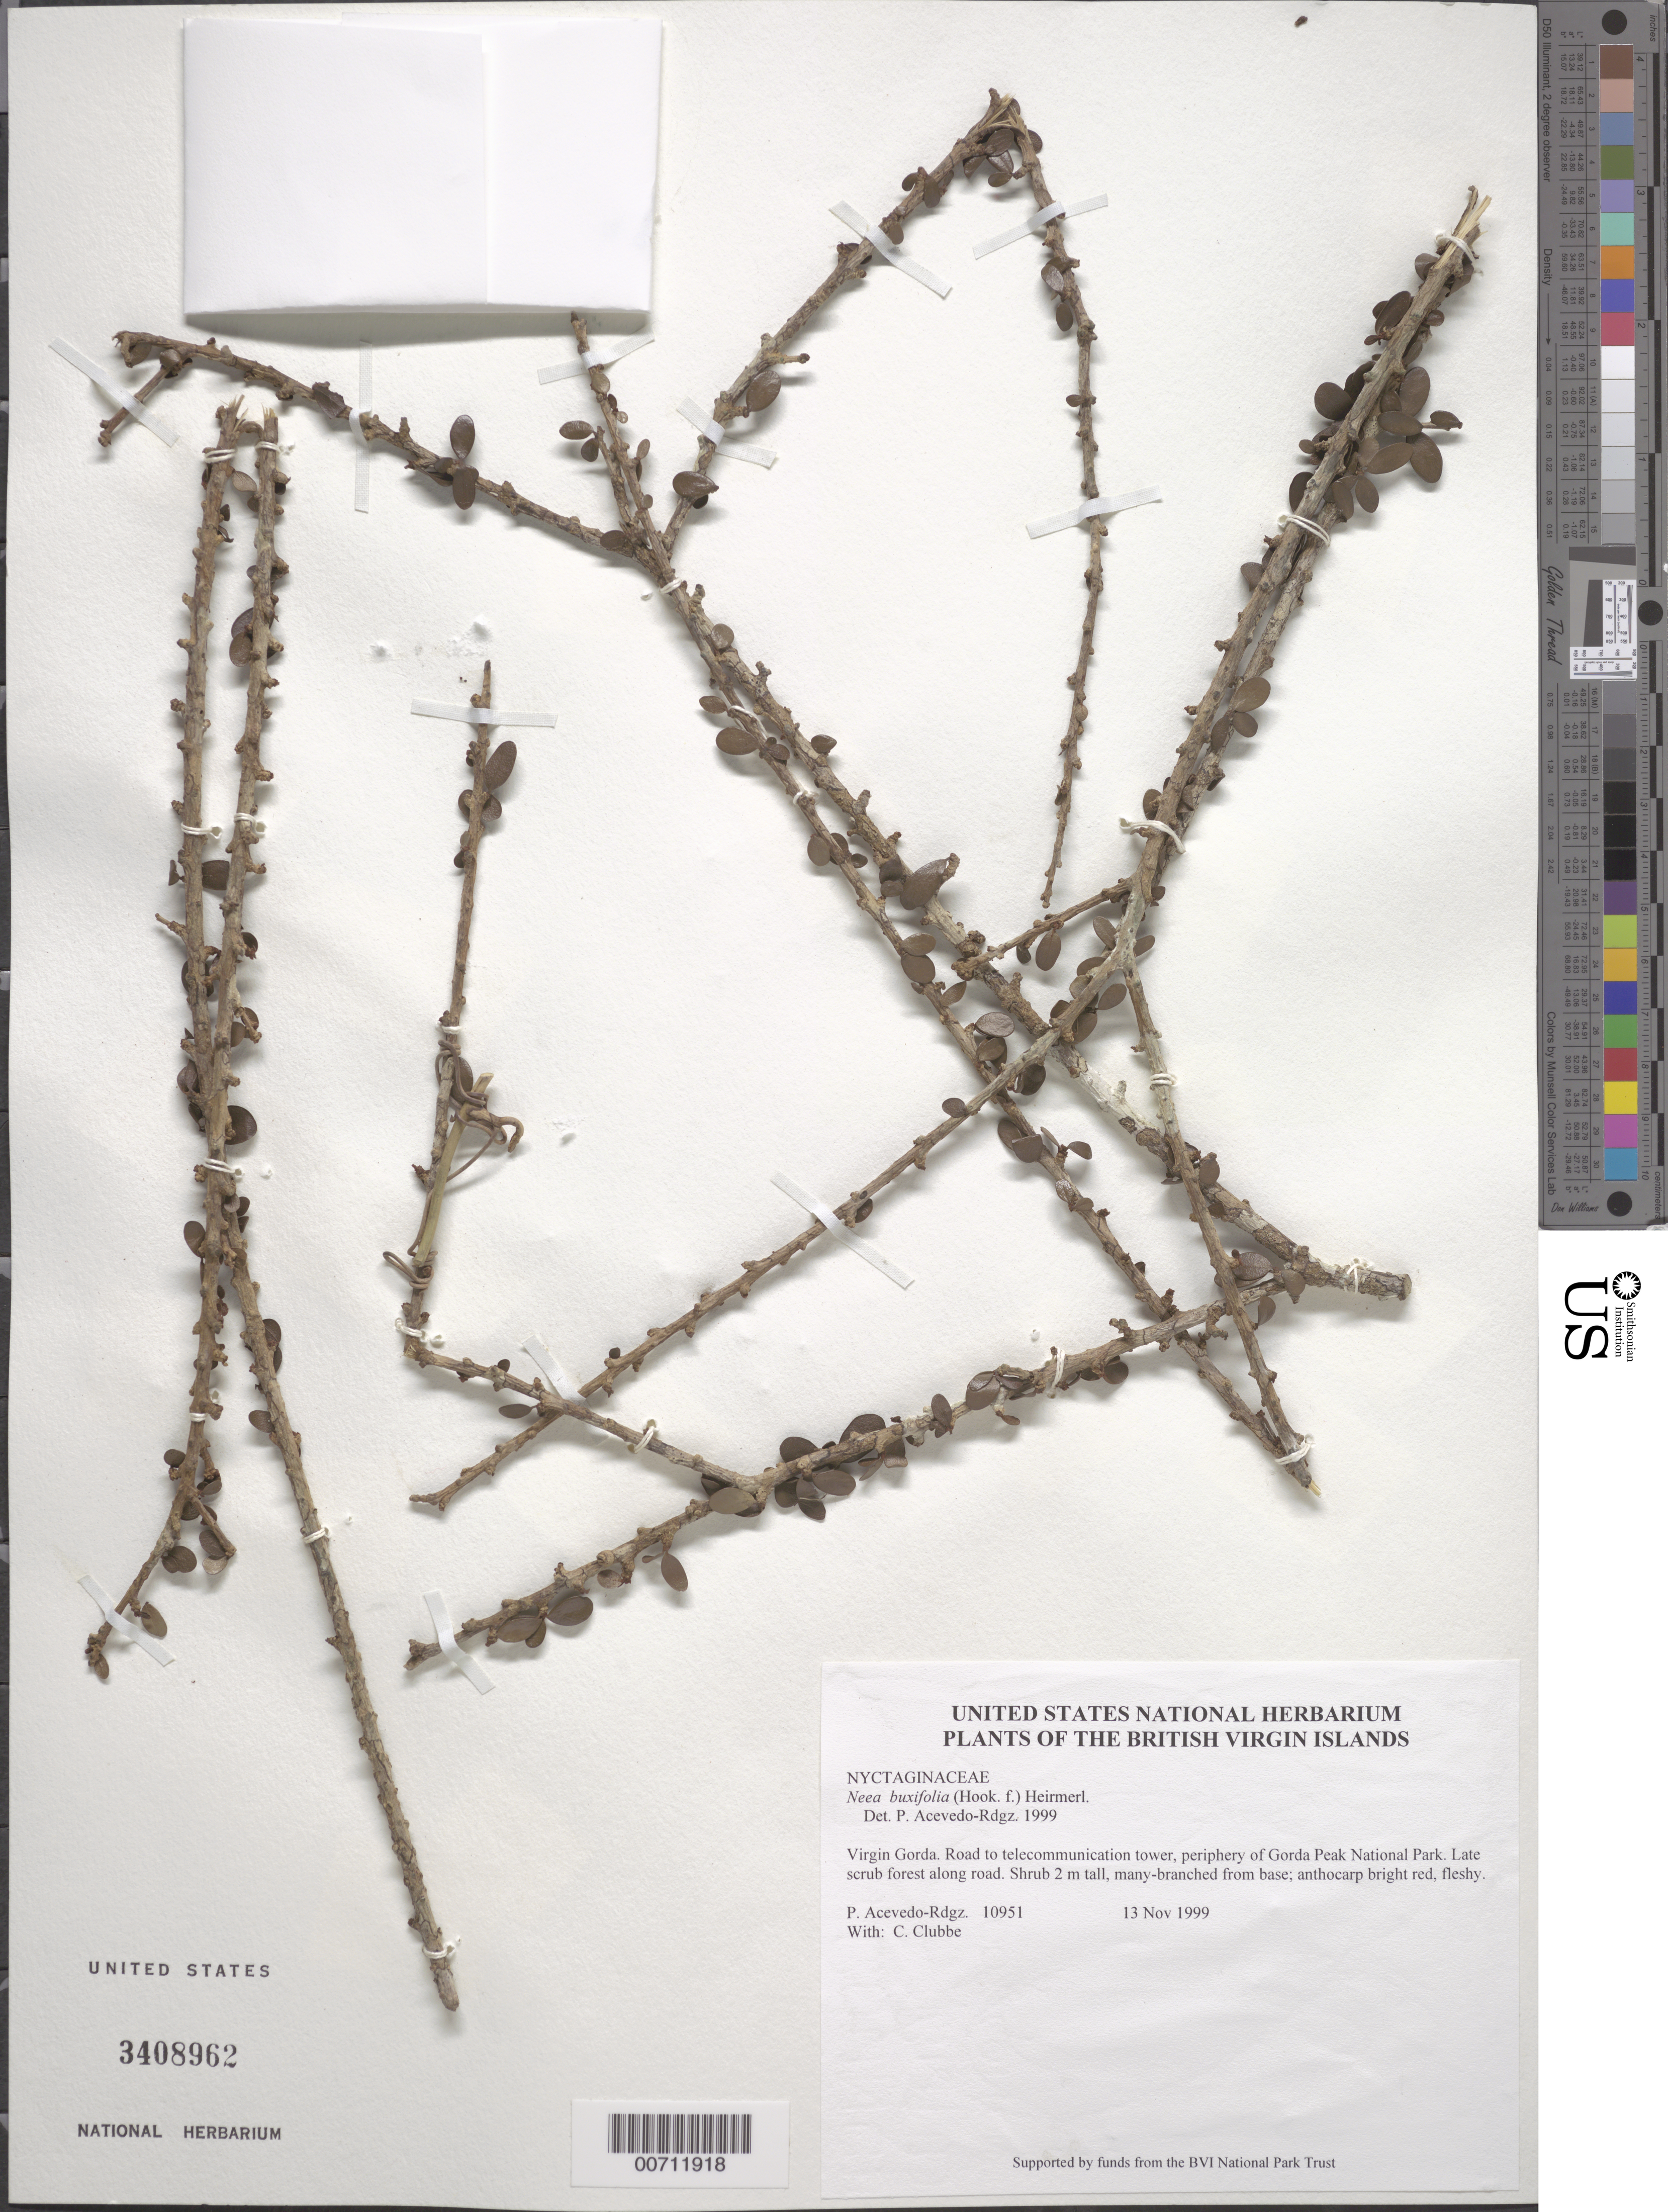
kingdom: Plantae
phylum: Tracheophyta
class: Magnoliopsida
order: Caryophyllales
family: Nyctaginaceae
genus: Neea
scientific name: Neea buxifolia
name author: (Hook. f.) Heimerl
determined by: Acevedo-Rodríguez, P., (BOT), Smithsonian Institution - National Museum of Natural History (UNITED STATES)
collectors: P. Acevedo-Rodr., C. Clubbe, M. Gillman & C. Hankamer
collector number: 10951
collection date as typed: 13 Nov 1999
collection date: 1999-11-13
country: British Virgin Islands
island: Virgin Gorda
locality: Road to telecommunication tower, periphery of Gorda Peak National Park.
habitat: Late scrub forest along road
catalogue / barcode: US 3408962